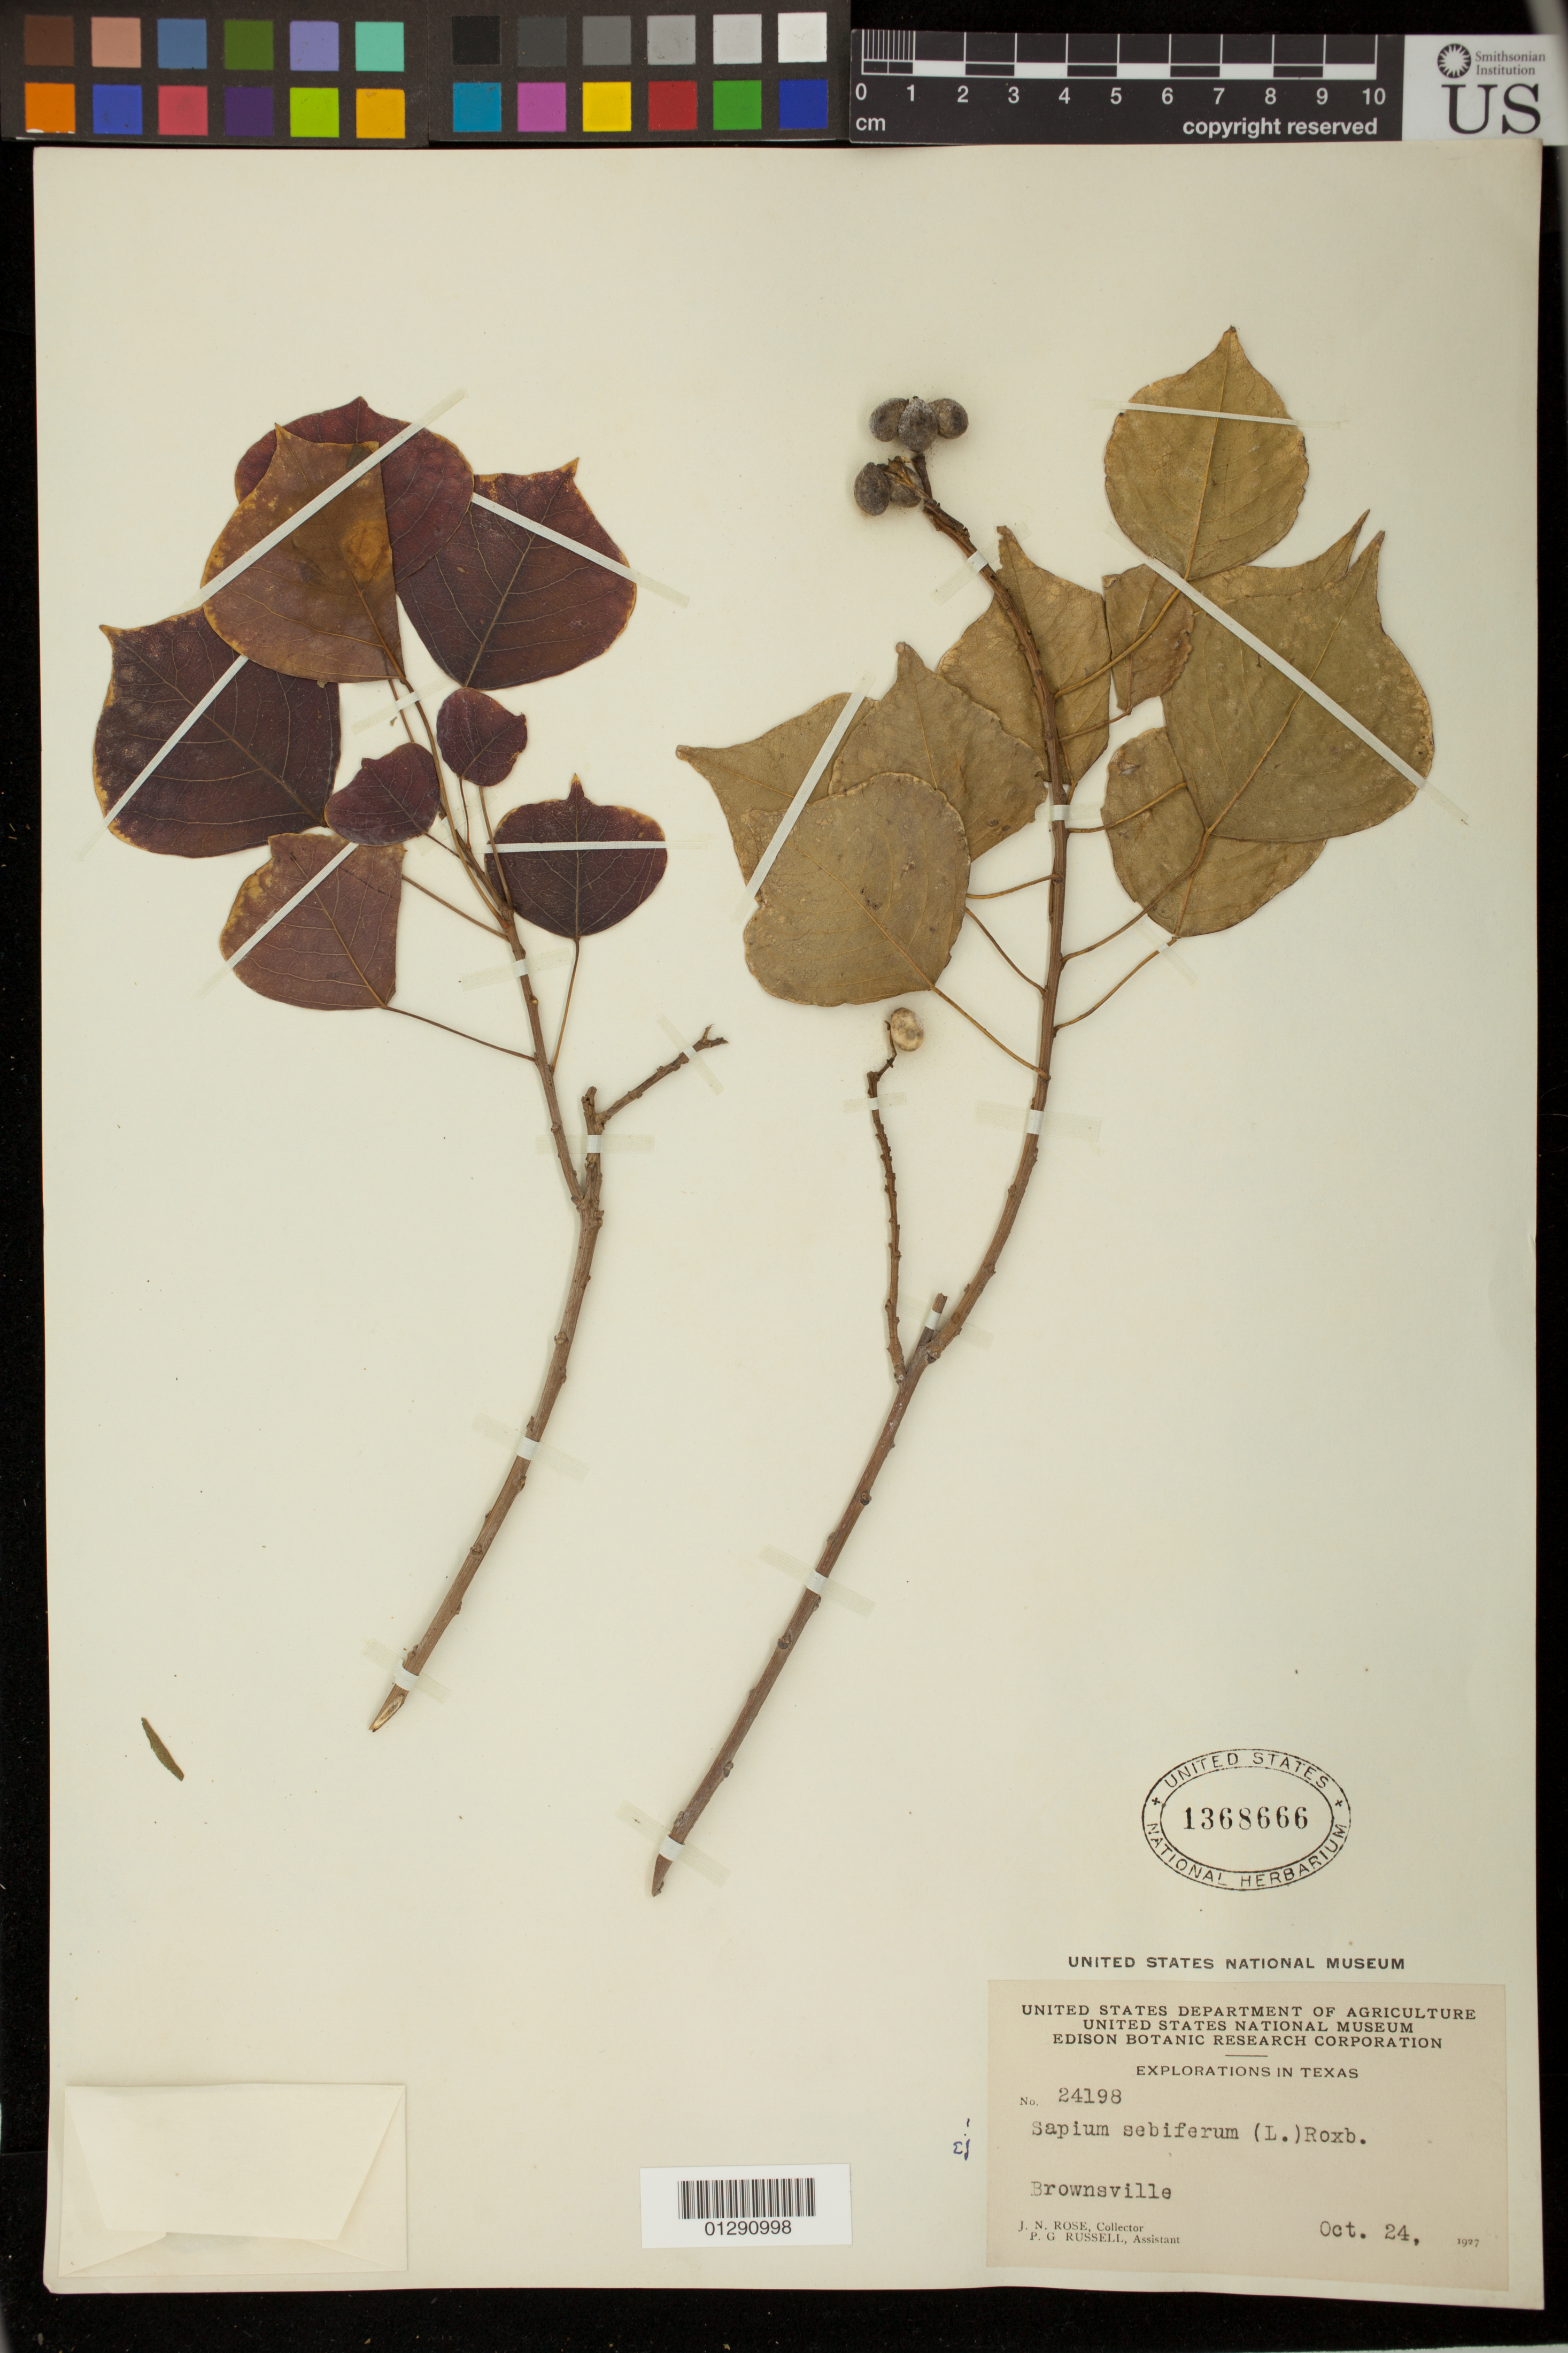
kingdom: Plantae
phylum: Tracheophyta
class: Magnoliopsida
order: Malpighiales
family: Euphorbiaceae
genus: Sapium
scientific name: Sapium sebiferum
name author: (L.) Roxb.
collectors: J. N. Rose & P. G. Russell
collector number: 24198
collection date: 1927-10-24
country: United States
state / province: Texas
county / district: Cameron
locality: Brownsville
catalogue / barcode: US 1368666